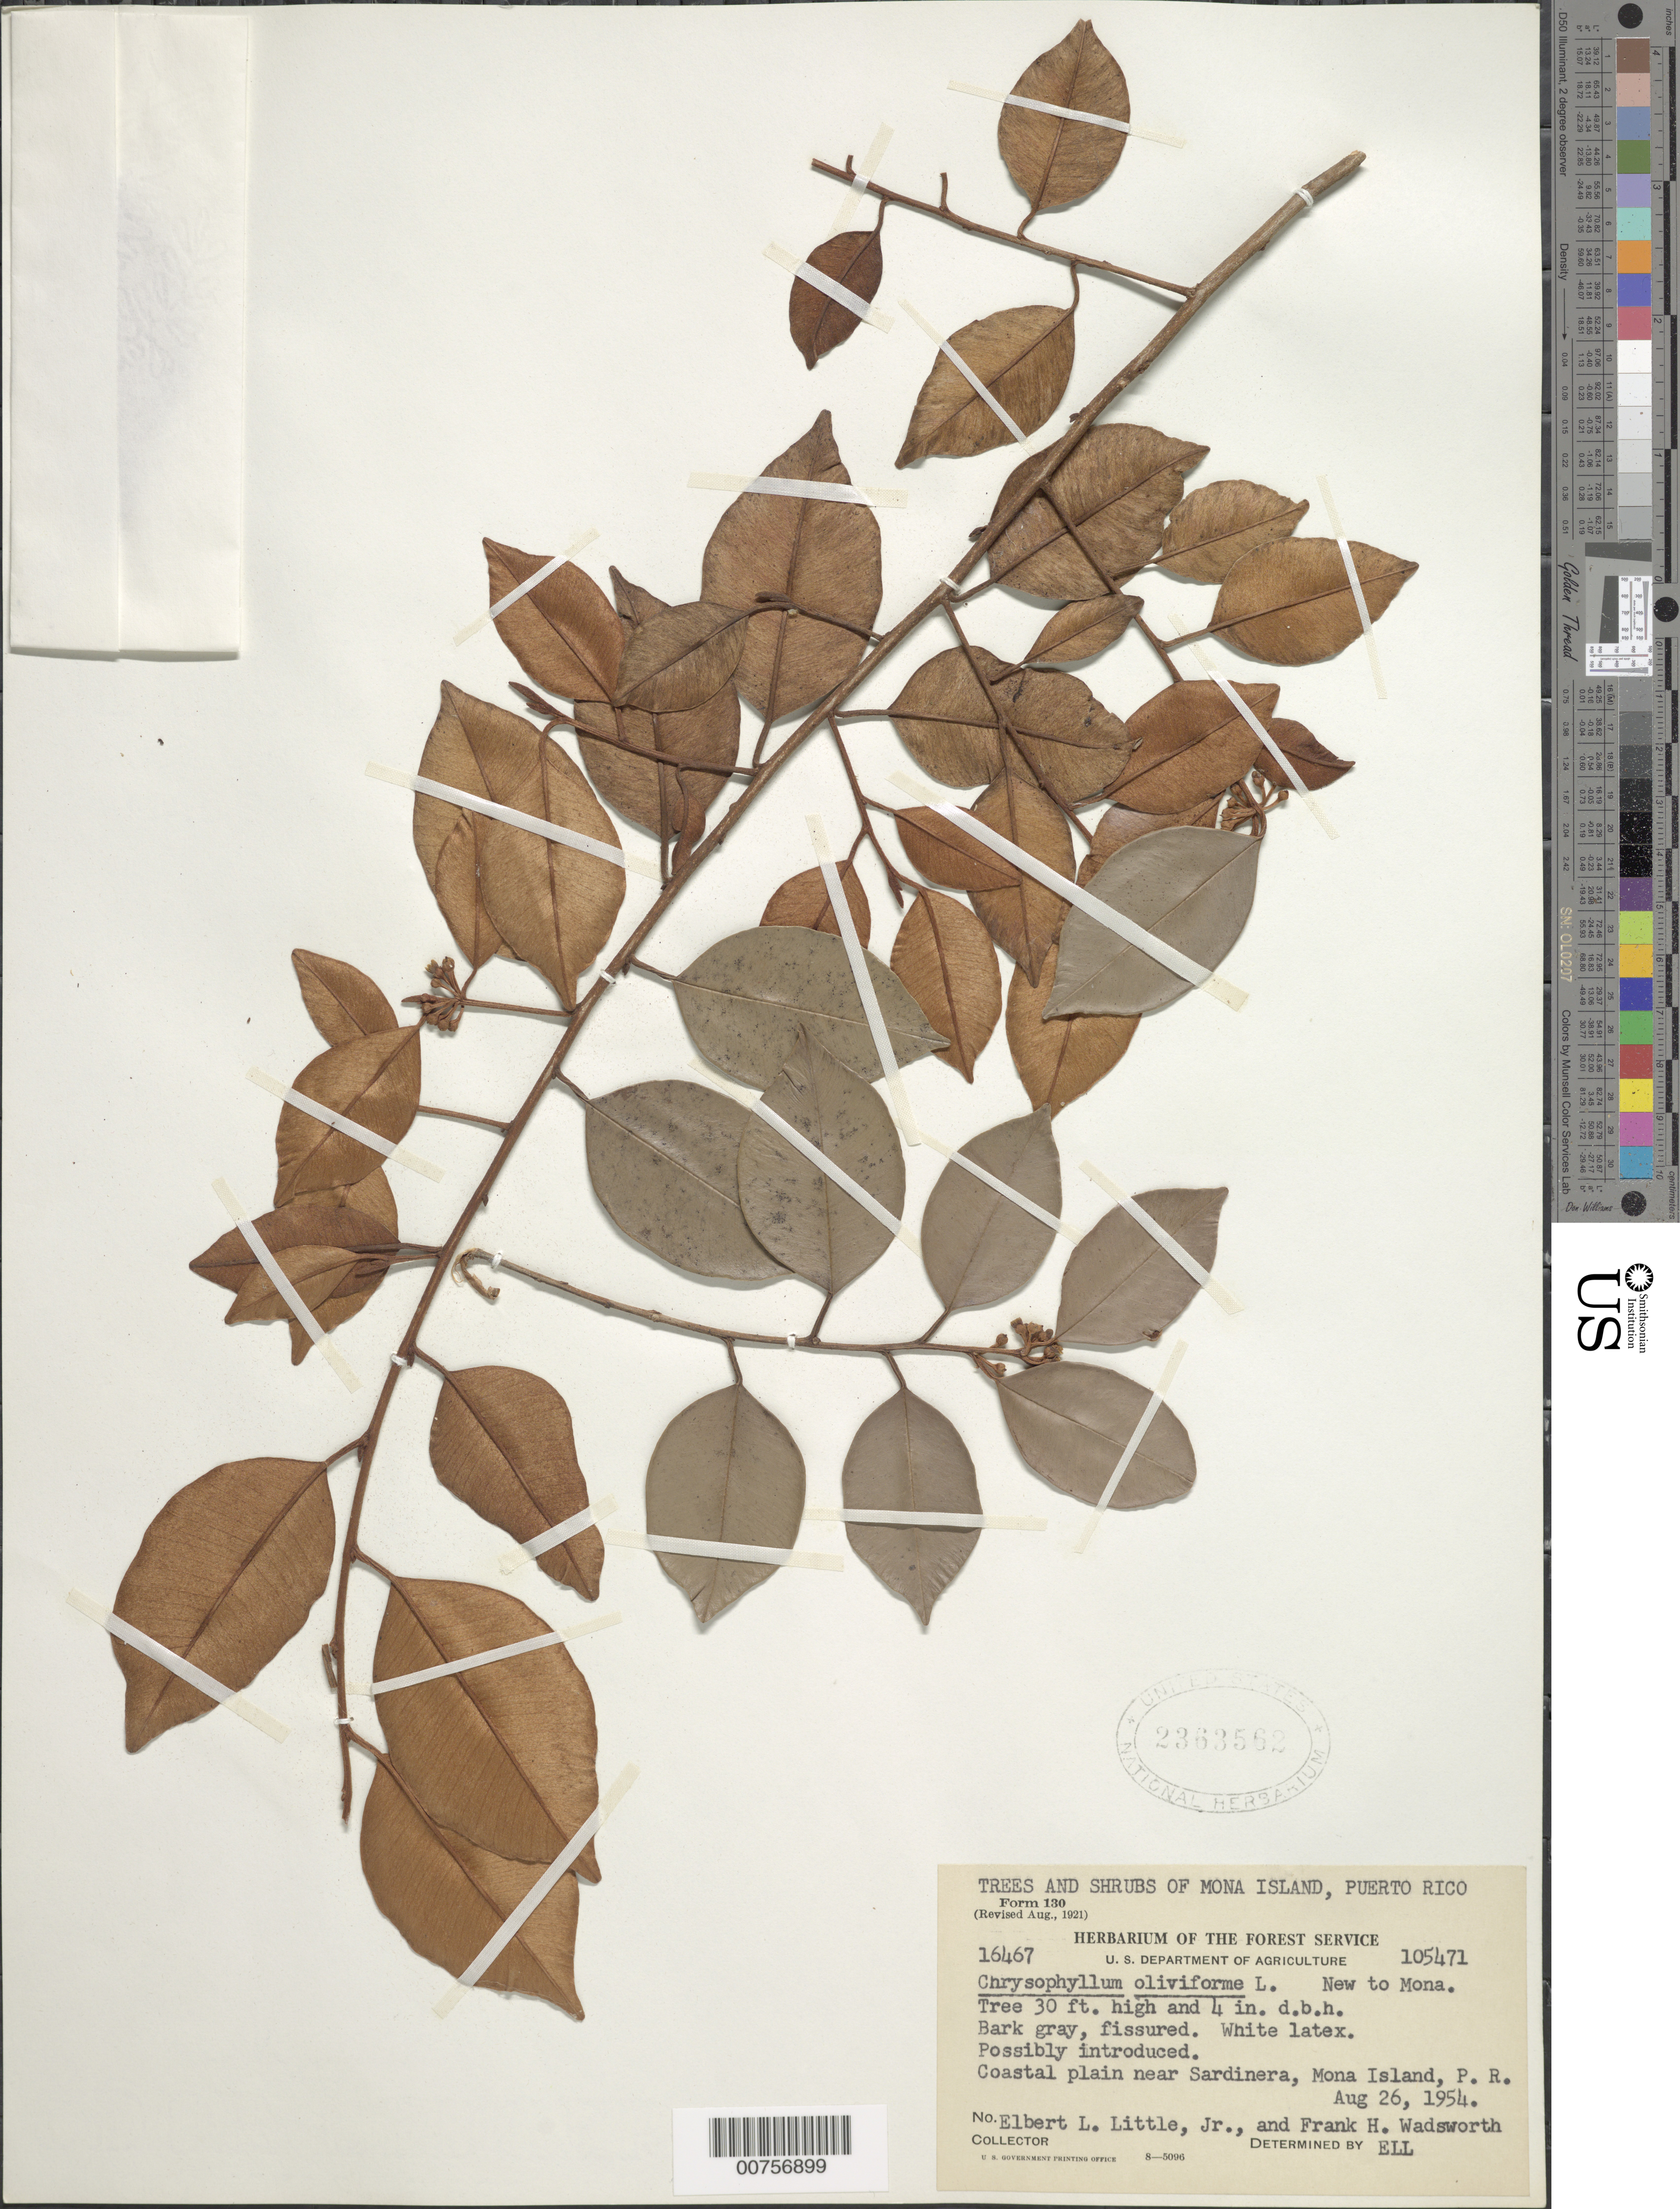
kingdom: Plantae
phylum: Tracheophyta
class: Magnoliopsida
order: Ericales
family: Sapotaceae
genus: Chrysophyllum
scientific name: Chrysophyllum oliviforme var. typicum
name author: Cronq.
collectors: E. L. Little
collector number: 16467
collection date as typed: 26 Aug 1954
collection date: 1954-08-26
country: Puerto Rico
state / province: Mayaguëz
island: Mona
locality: Near Sardinera, Mona Island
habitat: Coastal plain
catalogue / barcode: US 2363562